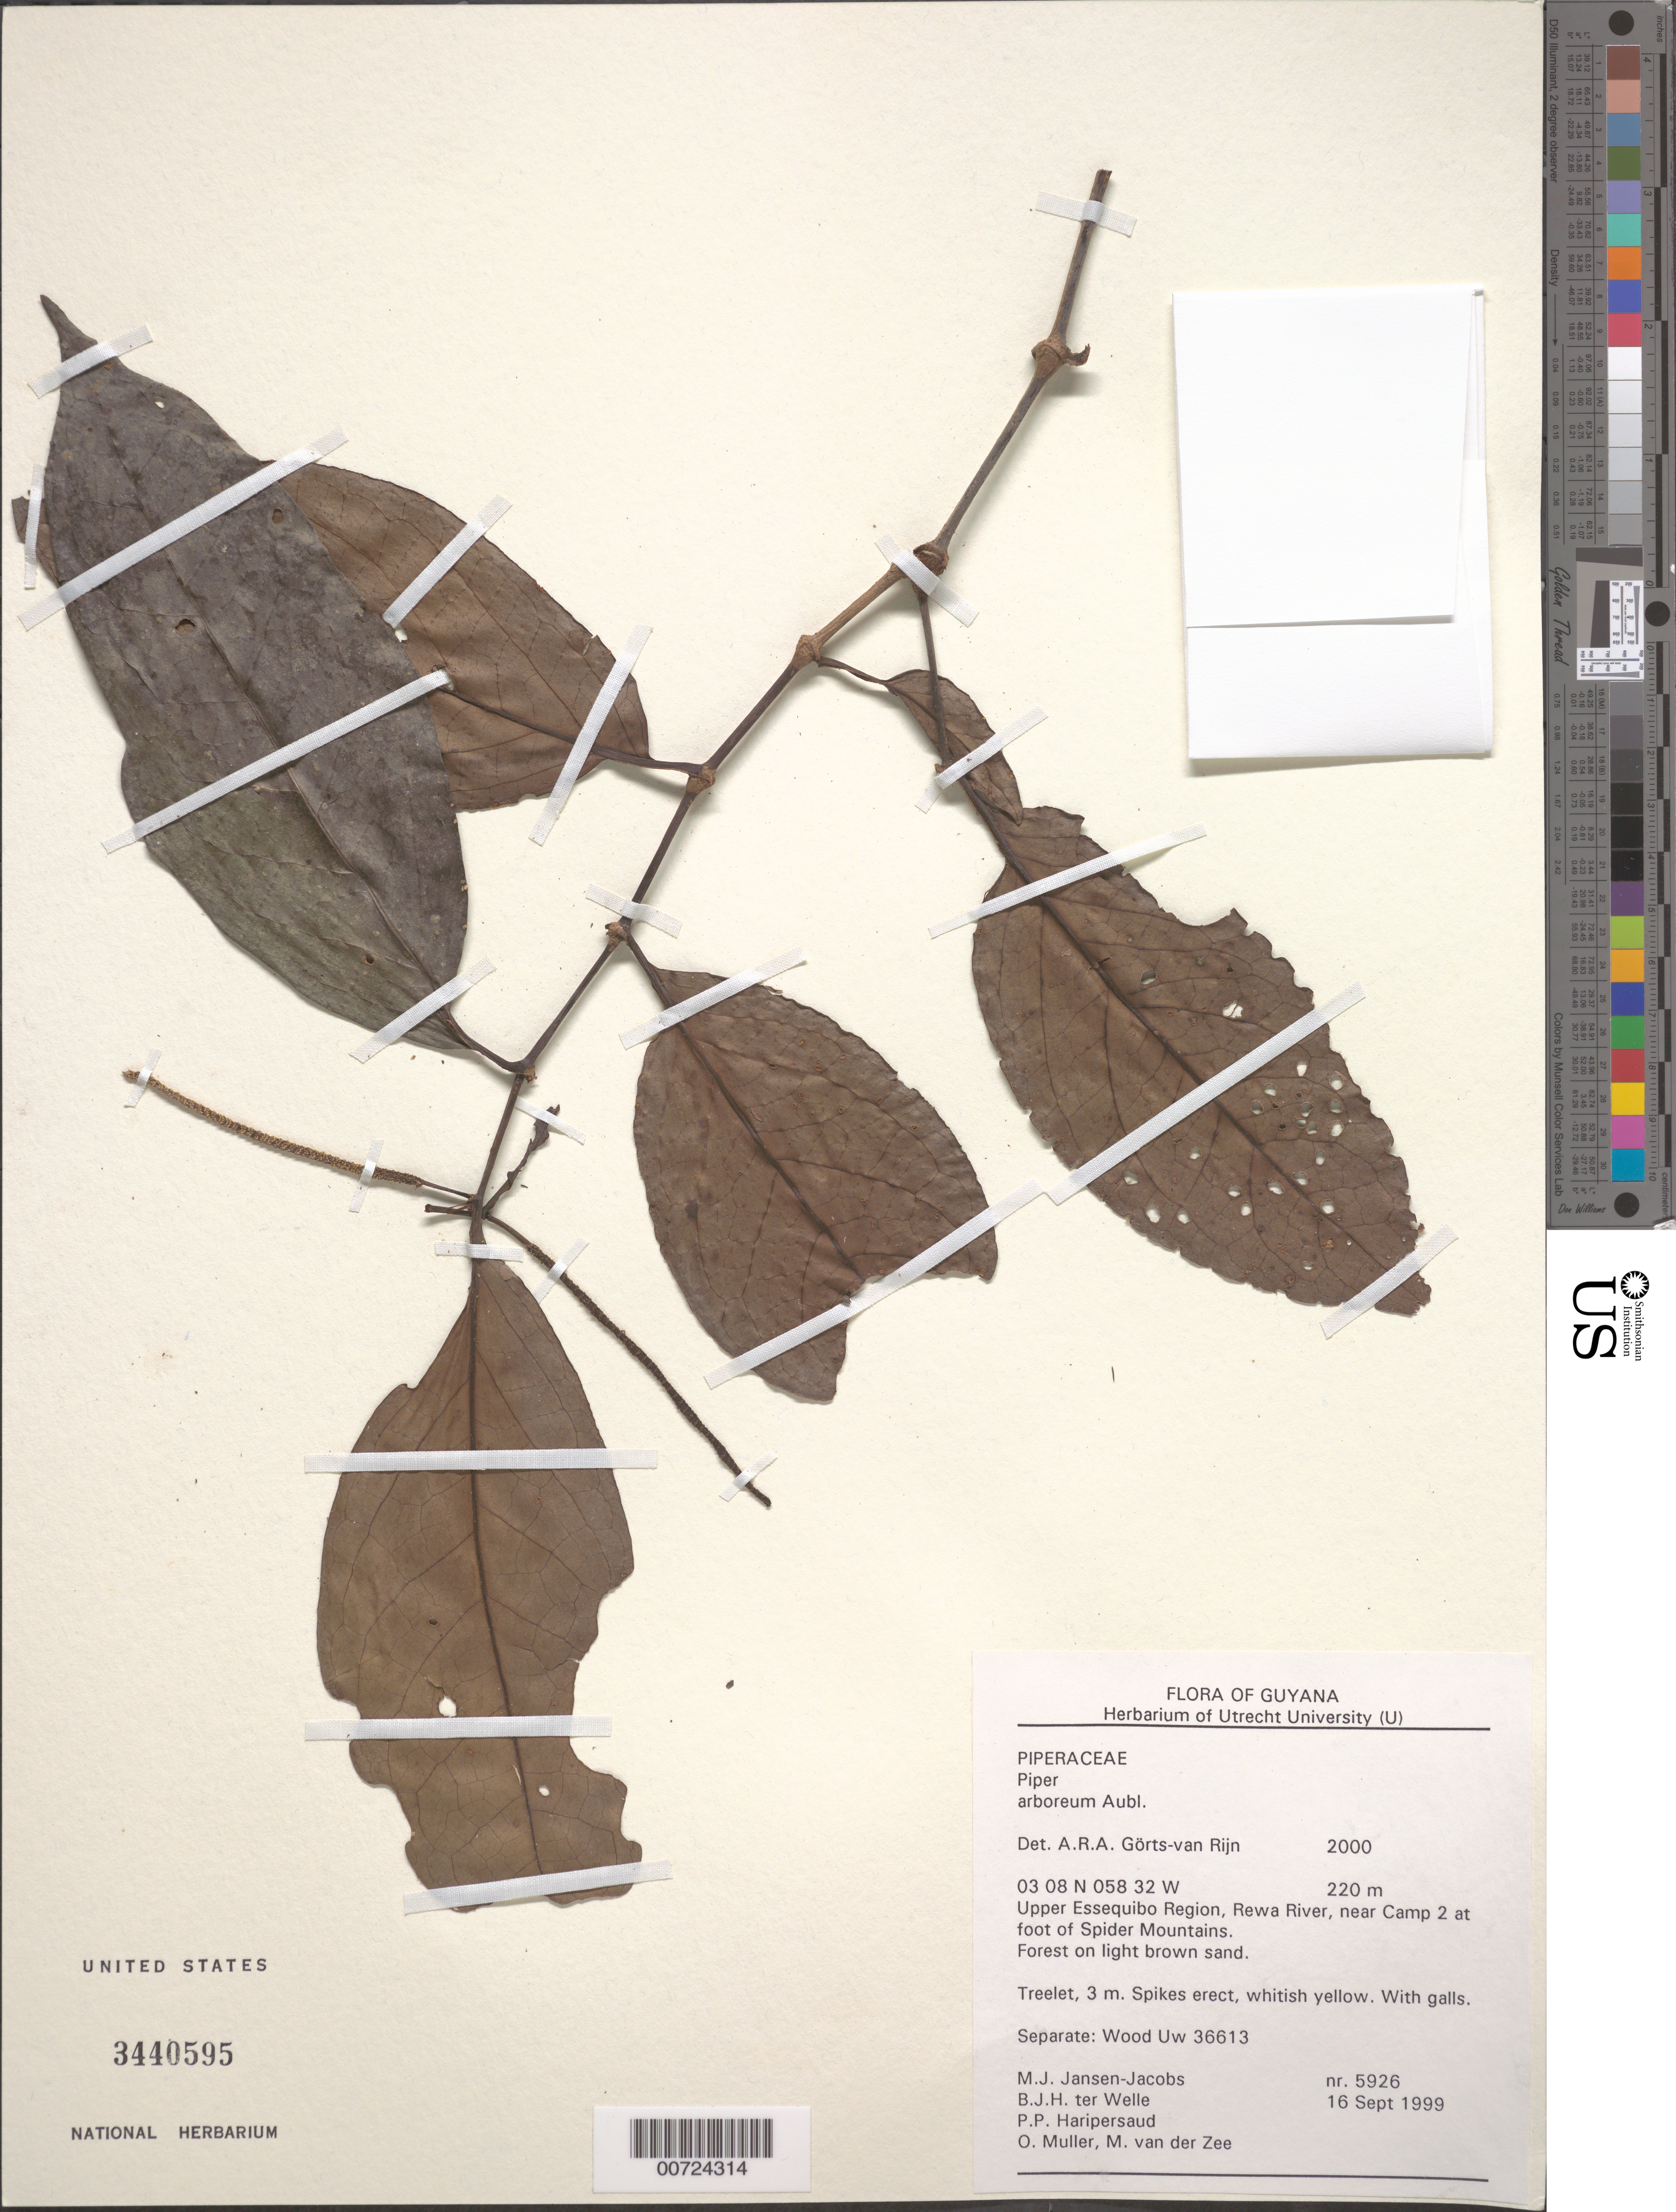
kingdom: Plantae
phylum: Tracheophyta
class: Magnoliopsida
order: Piperales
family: Piperaceae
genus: Piper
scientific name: Piper arboreum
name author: Aubl.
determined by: Görts-van Rijn, A. R. A.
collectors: M. J. Jansen-Jacobs, B. Welle, P. Haripersaud, O. Muller & M. van der Zee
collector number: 5926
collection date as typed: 16-Sep-99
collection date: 1999-09-16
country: Guyana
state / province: U. Takutu-U. Essequibo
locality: Rewa River, at foot of Spider Mts., near camp 2, Upper Essequibo Region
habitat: Forest on light brown sand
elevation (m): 220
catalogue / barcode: US 3440595